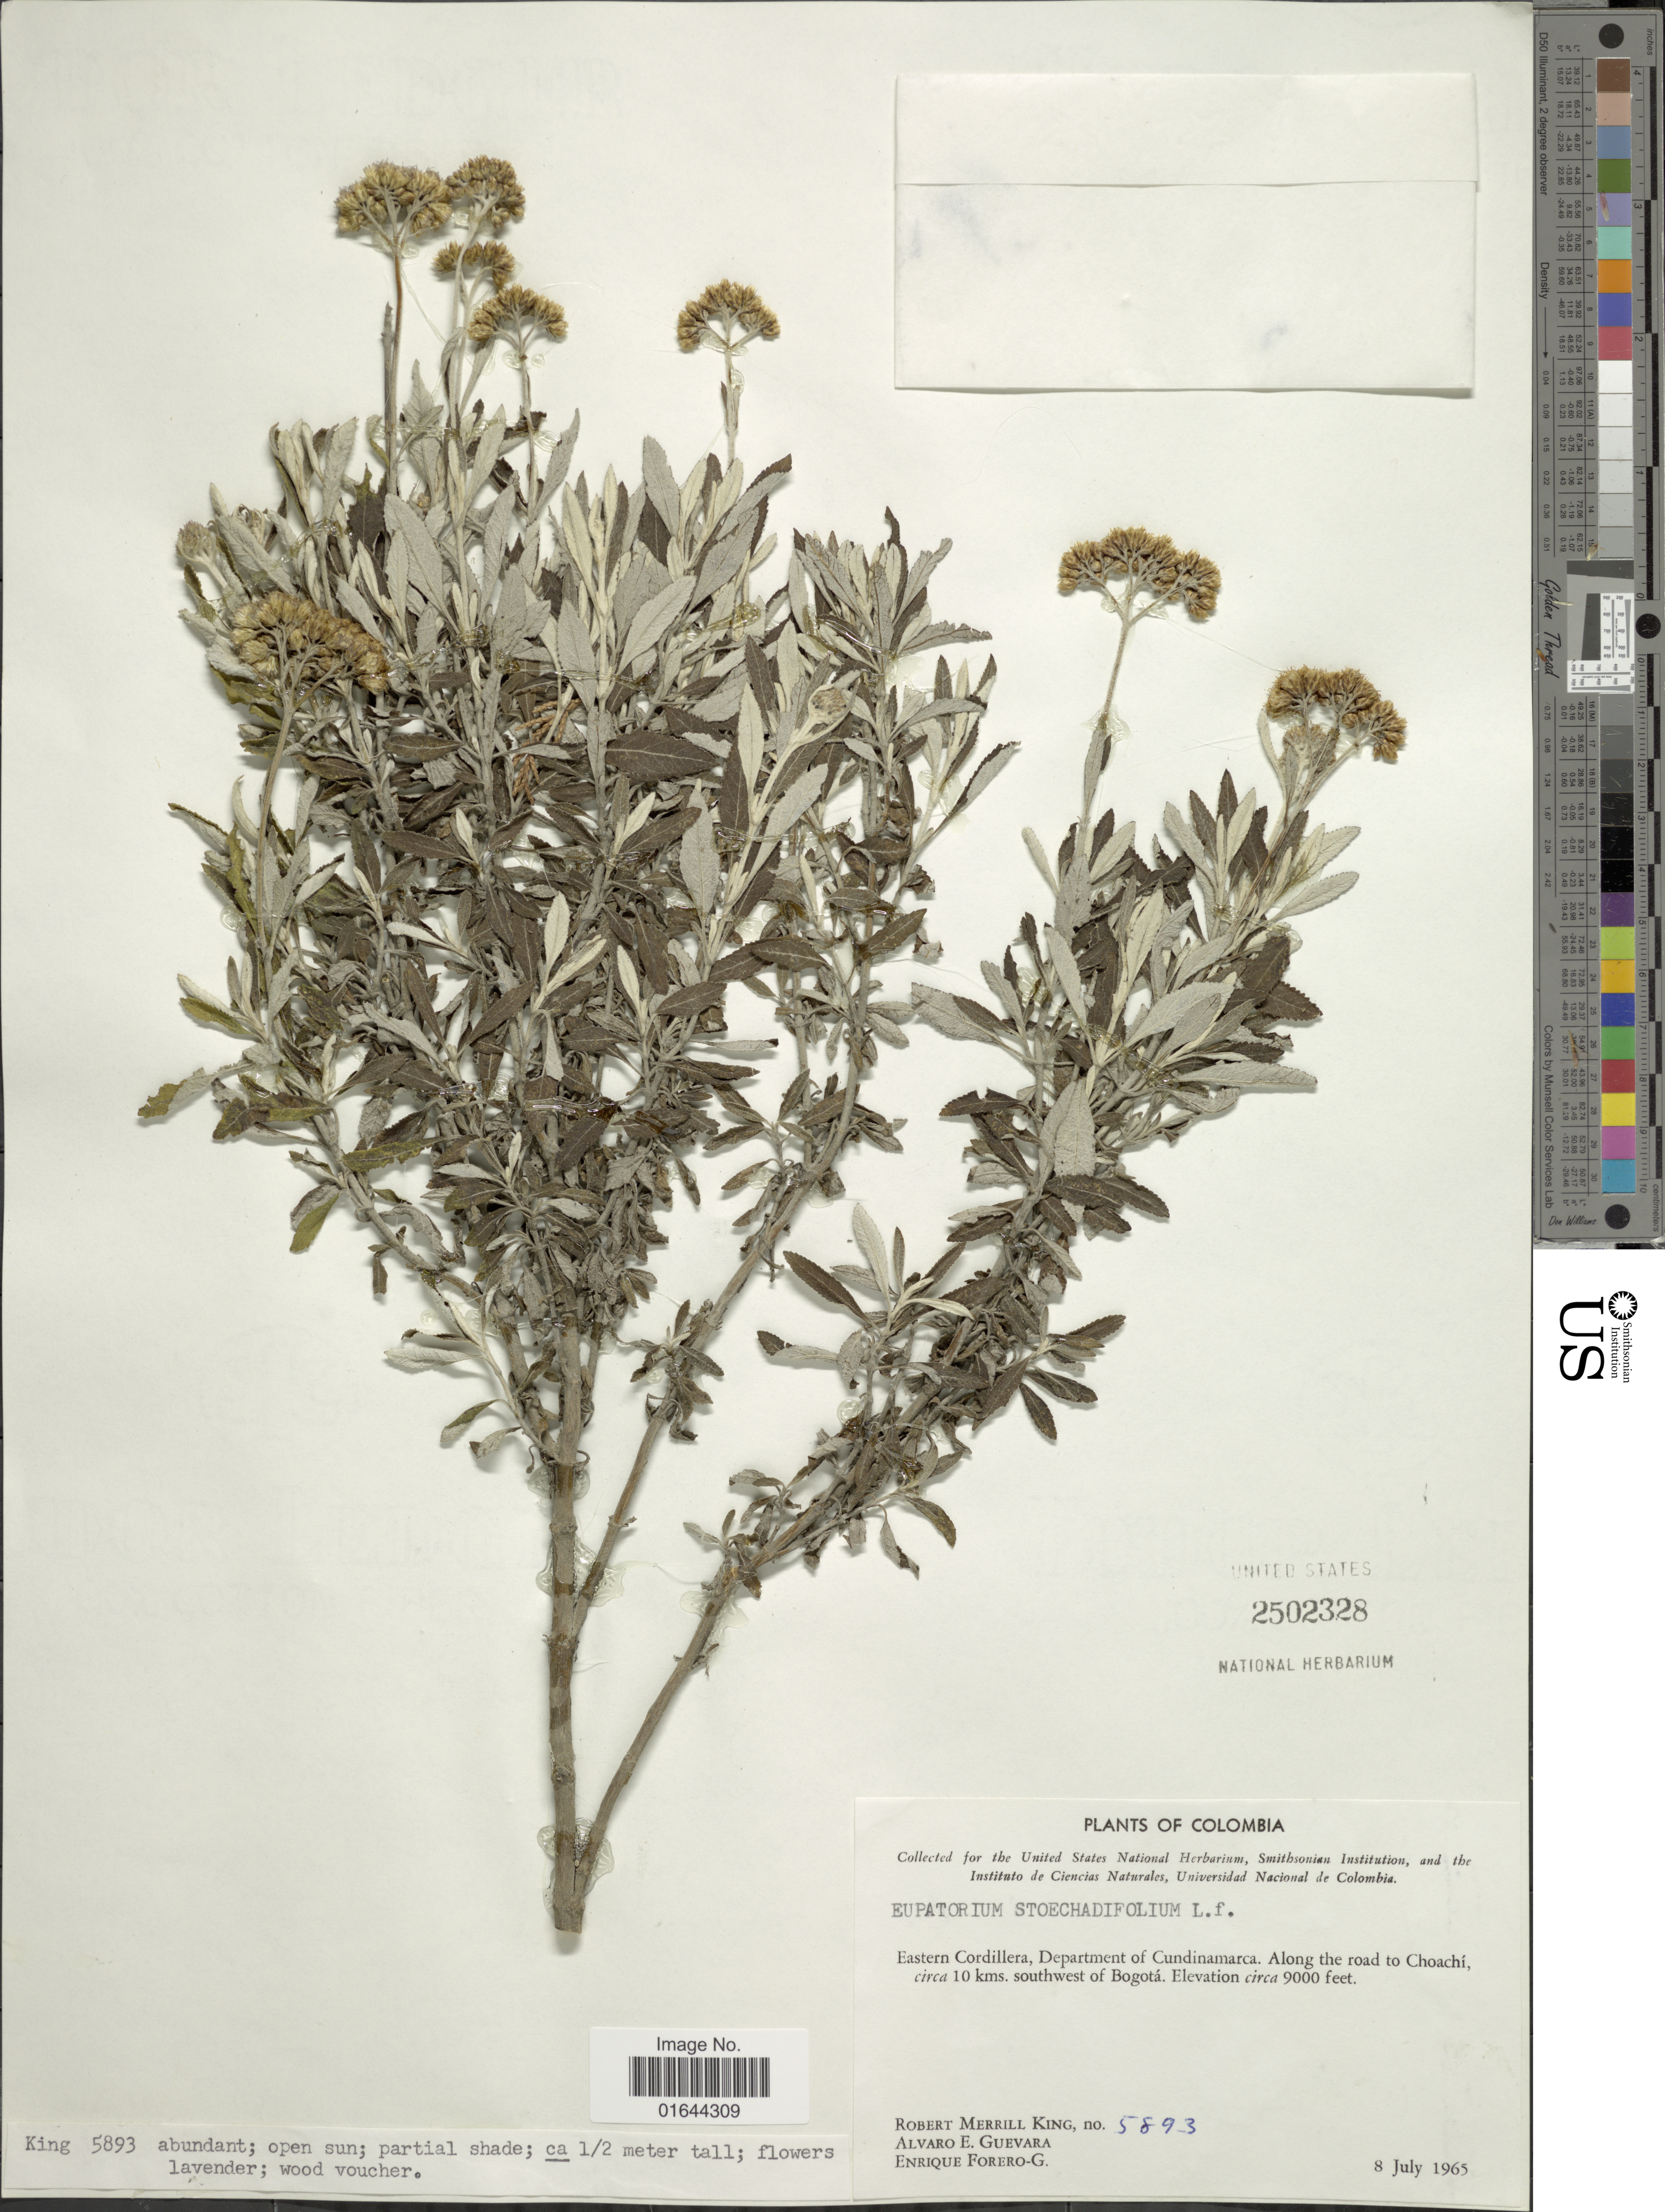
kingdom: Plantae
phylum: Tracheophyta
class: Magnoliopsida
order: Asterales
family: Asteraceae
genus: Lourteigia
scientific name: Lourteigia stoechadifolia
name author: (L. f.) R.M. King & H. Rob.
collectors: R. M. King, A. E. Guevara & E. Forero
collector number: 5893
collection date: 1965-07-08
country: Colombia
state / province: Cundinamarca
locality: Colombia. Eastern Cordillera, Department of Cundinamarca, along the road to Chaochi, circa 10 kms southwest of Bogota.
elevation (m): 2743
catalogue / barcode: US 2502328